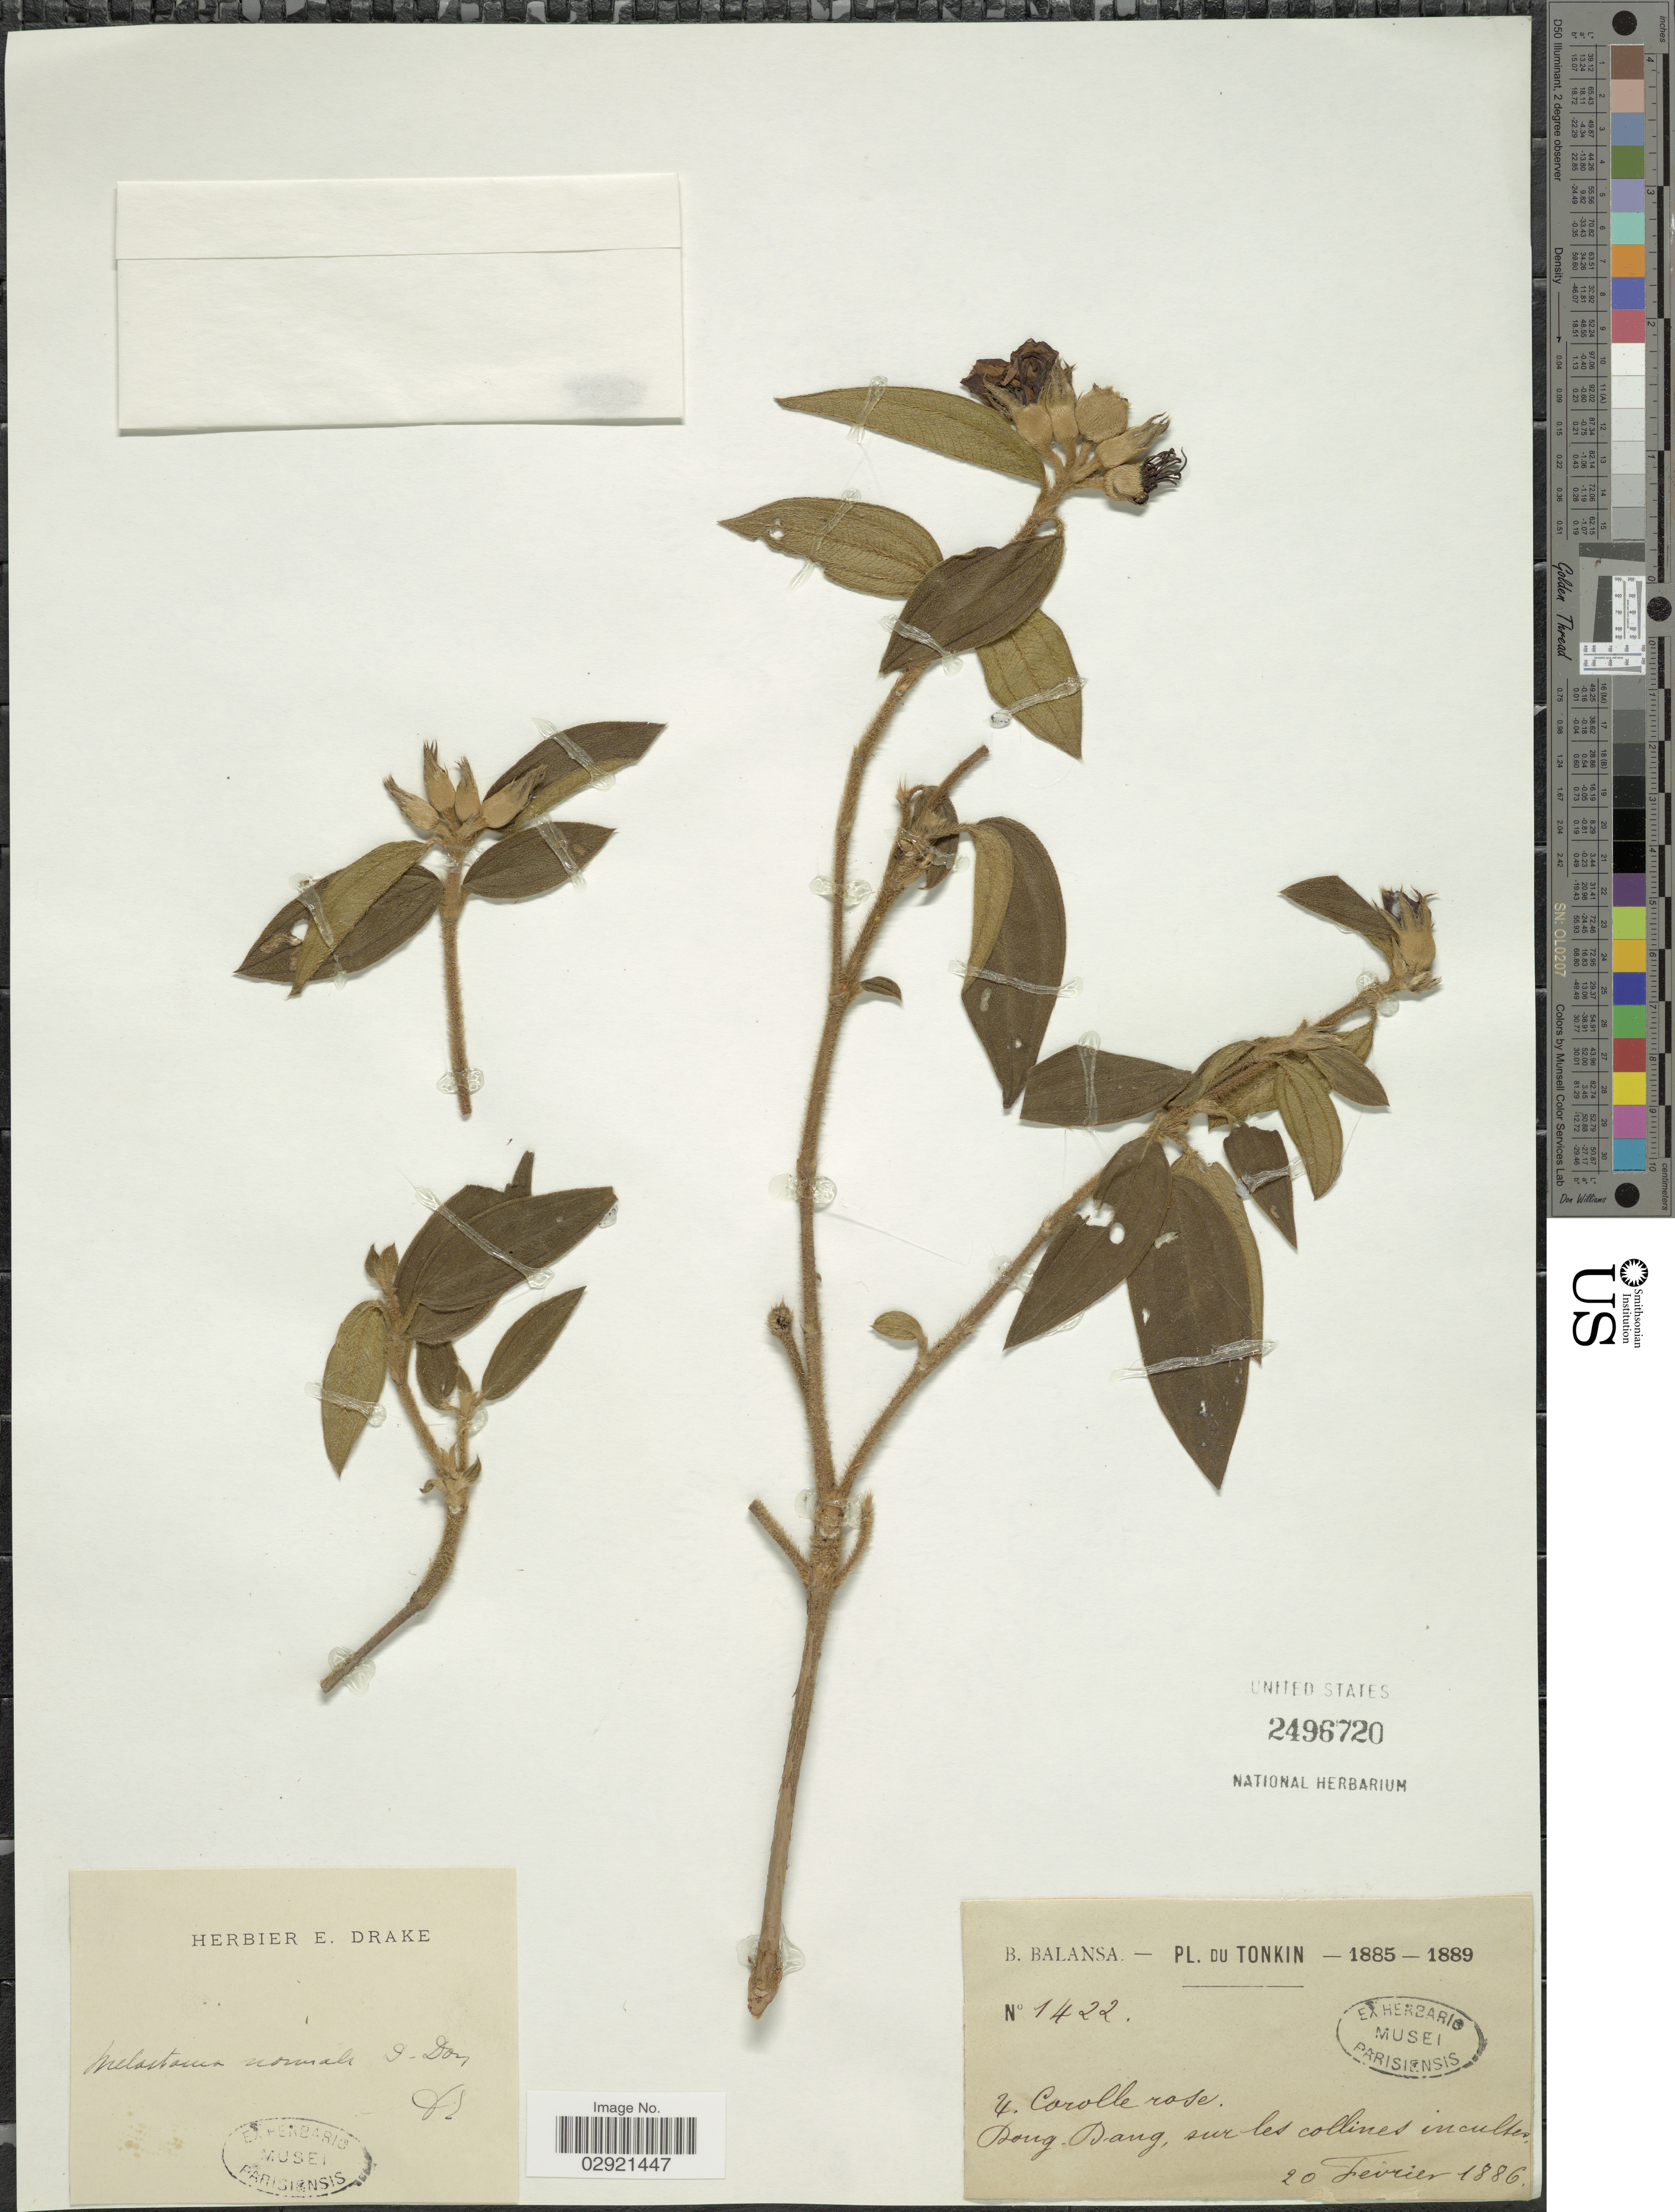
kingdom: Plantae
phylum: Tracheophyta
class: Magnoliopsida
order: Myrtales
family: Melastomataceae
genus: Melastoma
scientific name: Melastoma malabathricum subsp. normale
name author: L.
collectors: B. Balansa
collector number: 1422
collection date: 1886-02-20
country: Vietnam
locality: Pl. du Tonkin. Dong Dang, sur les collines incultes.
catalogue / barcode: US 2496720